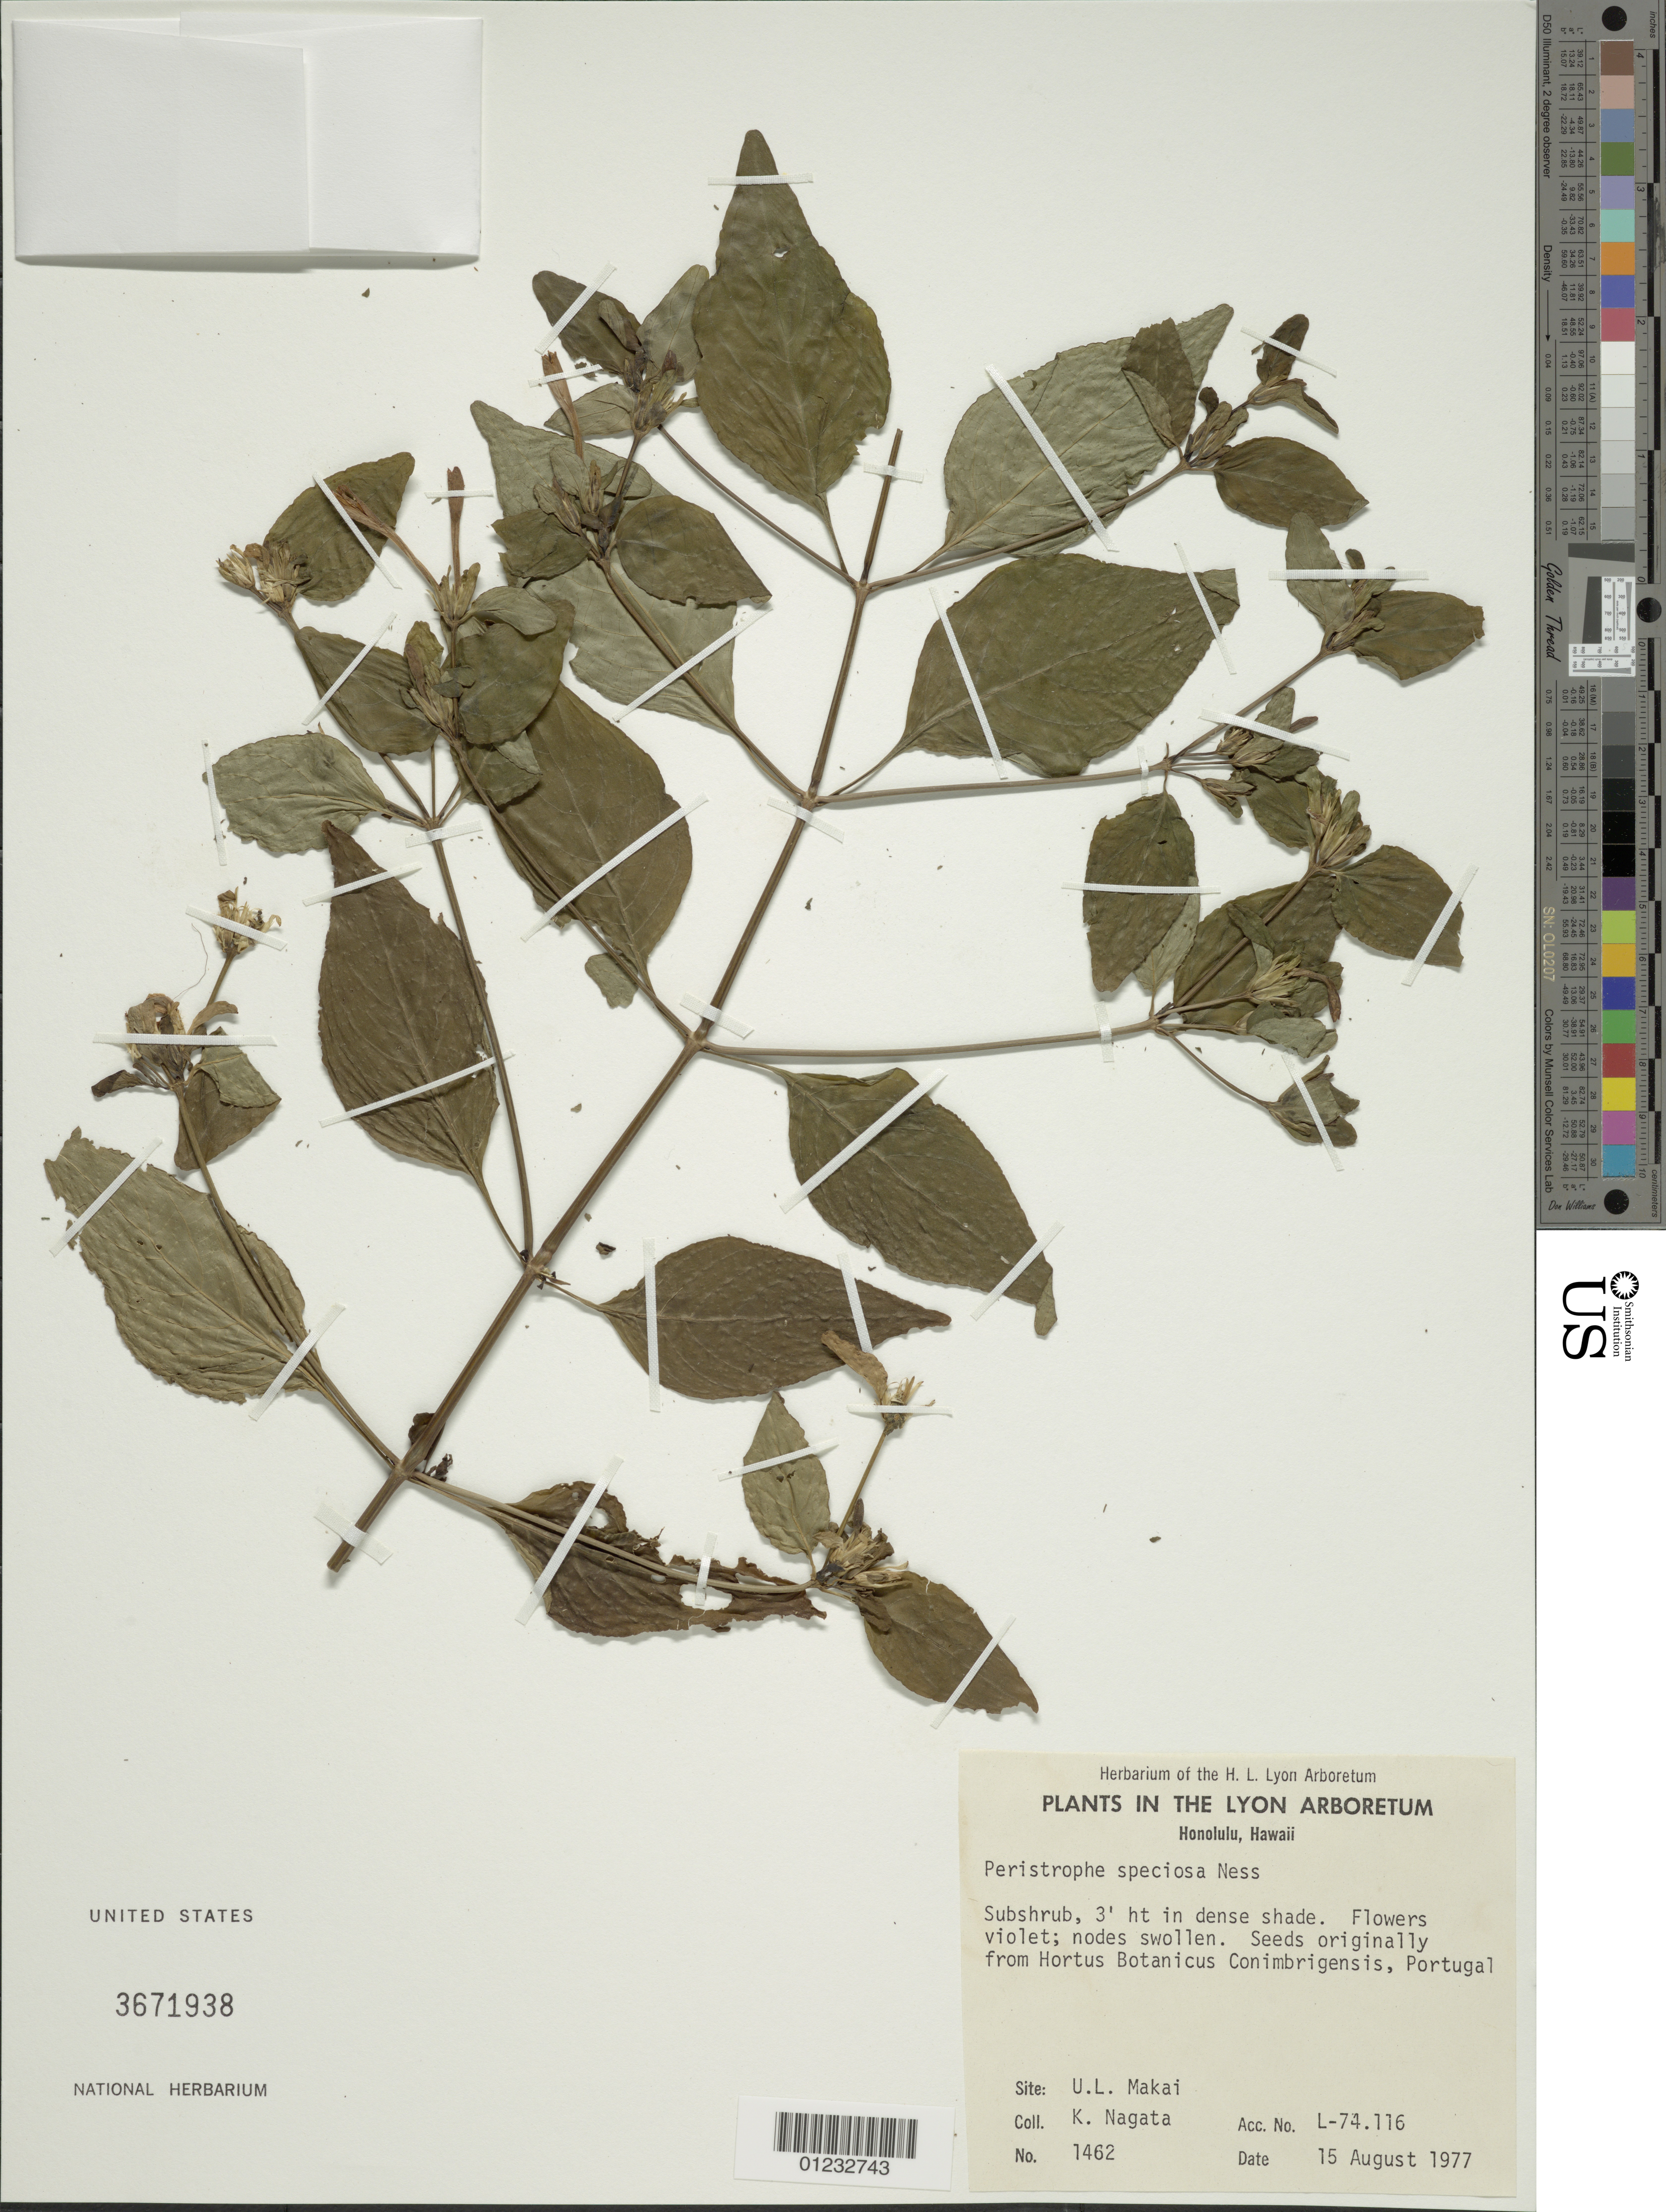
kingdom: Plantae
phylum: Tracheophyta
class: Magnoliopsida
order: Lamiales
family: Acanthaceae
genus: Peristrophe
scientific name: Peristrophe speciosa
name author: Nees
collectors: K. Nagata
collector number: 1462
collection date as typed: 15 Aug 1977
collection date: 1977-08-15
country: United States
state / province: Hawaii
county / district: Honolulu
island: Oahu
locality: Honolulu, U.L. Makai, in Lyon Arboretum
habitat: Dense shade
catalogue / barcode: US 3671938